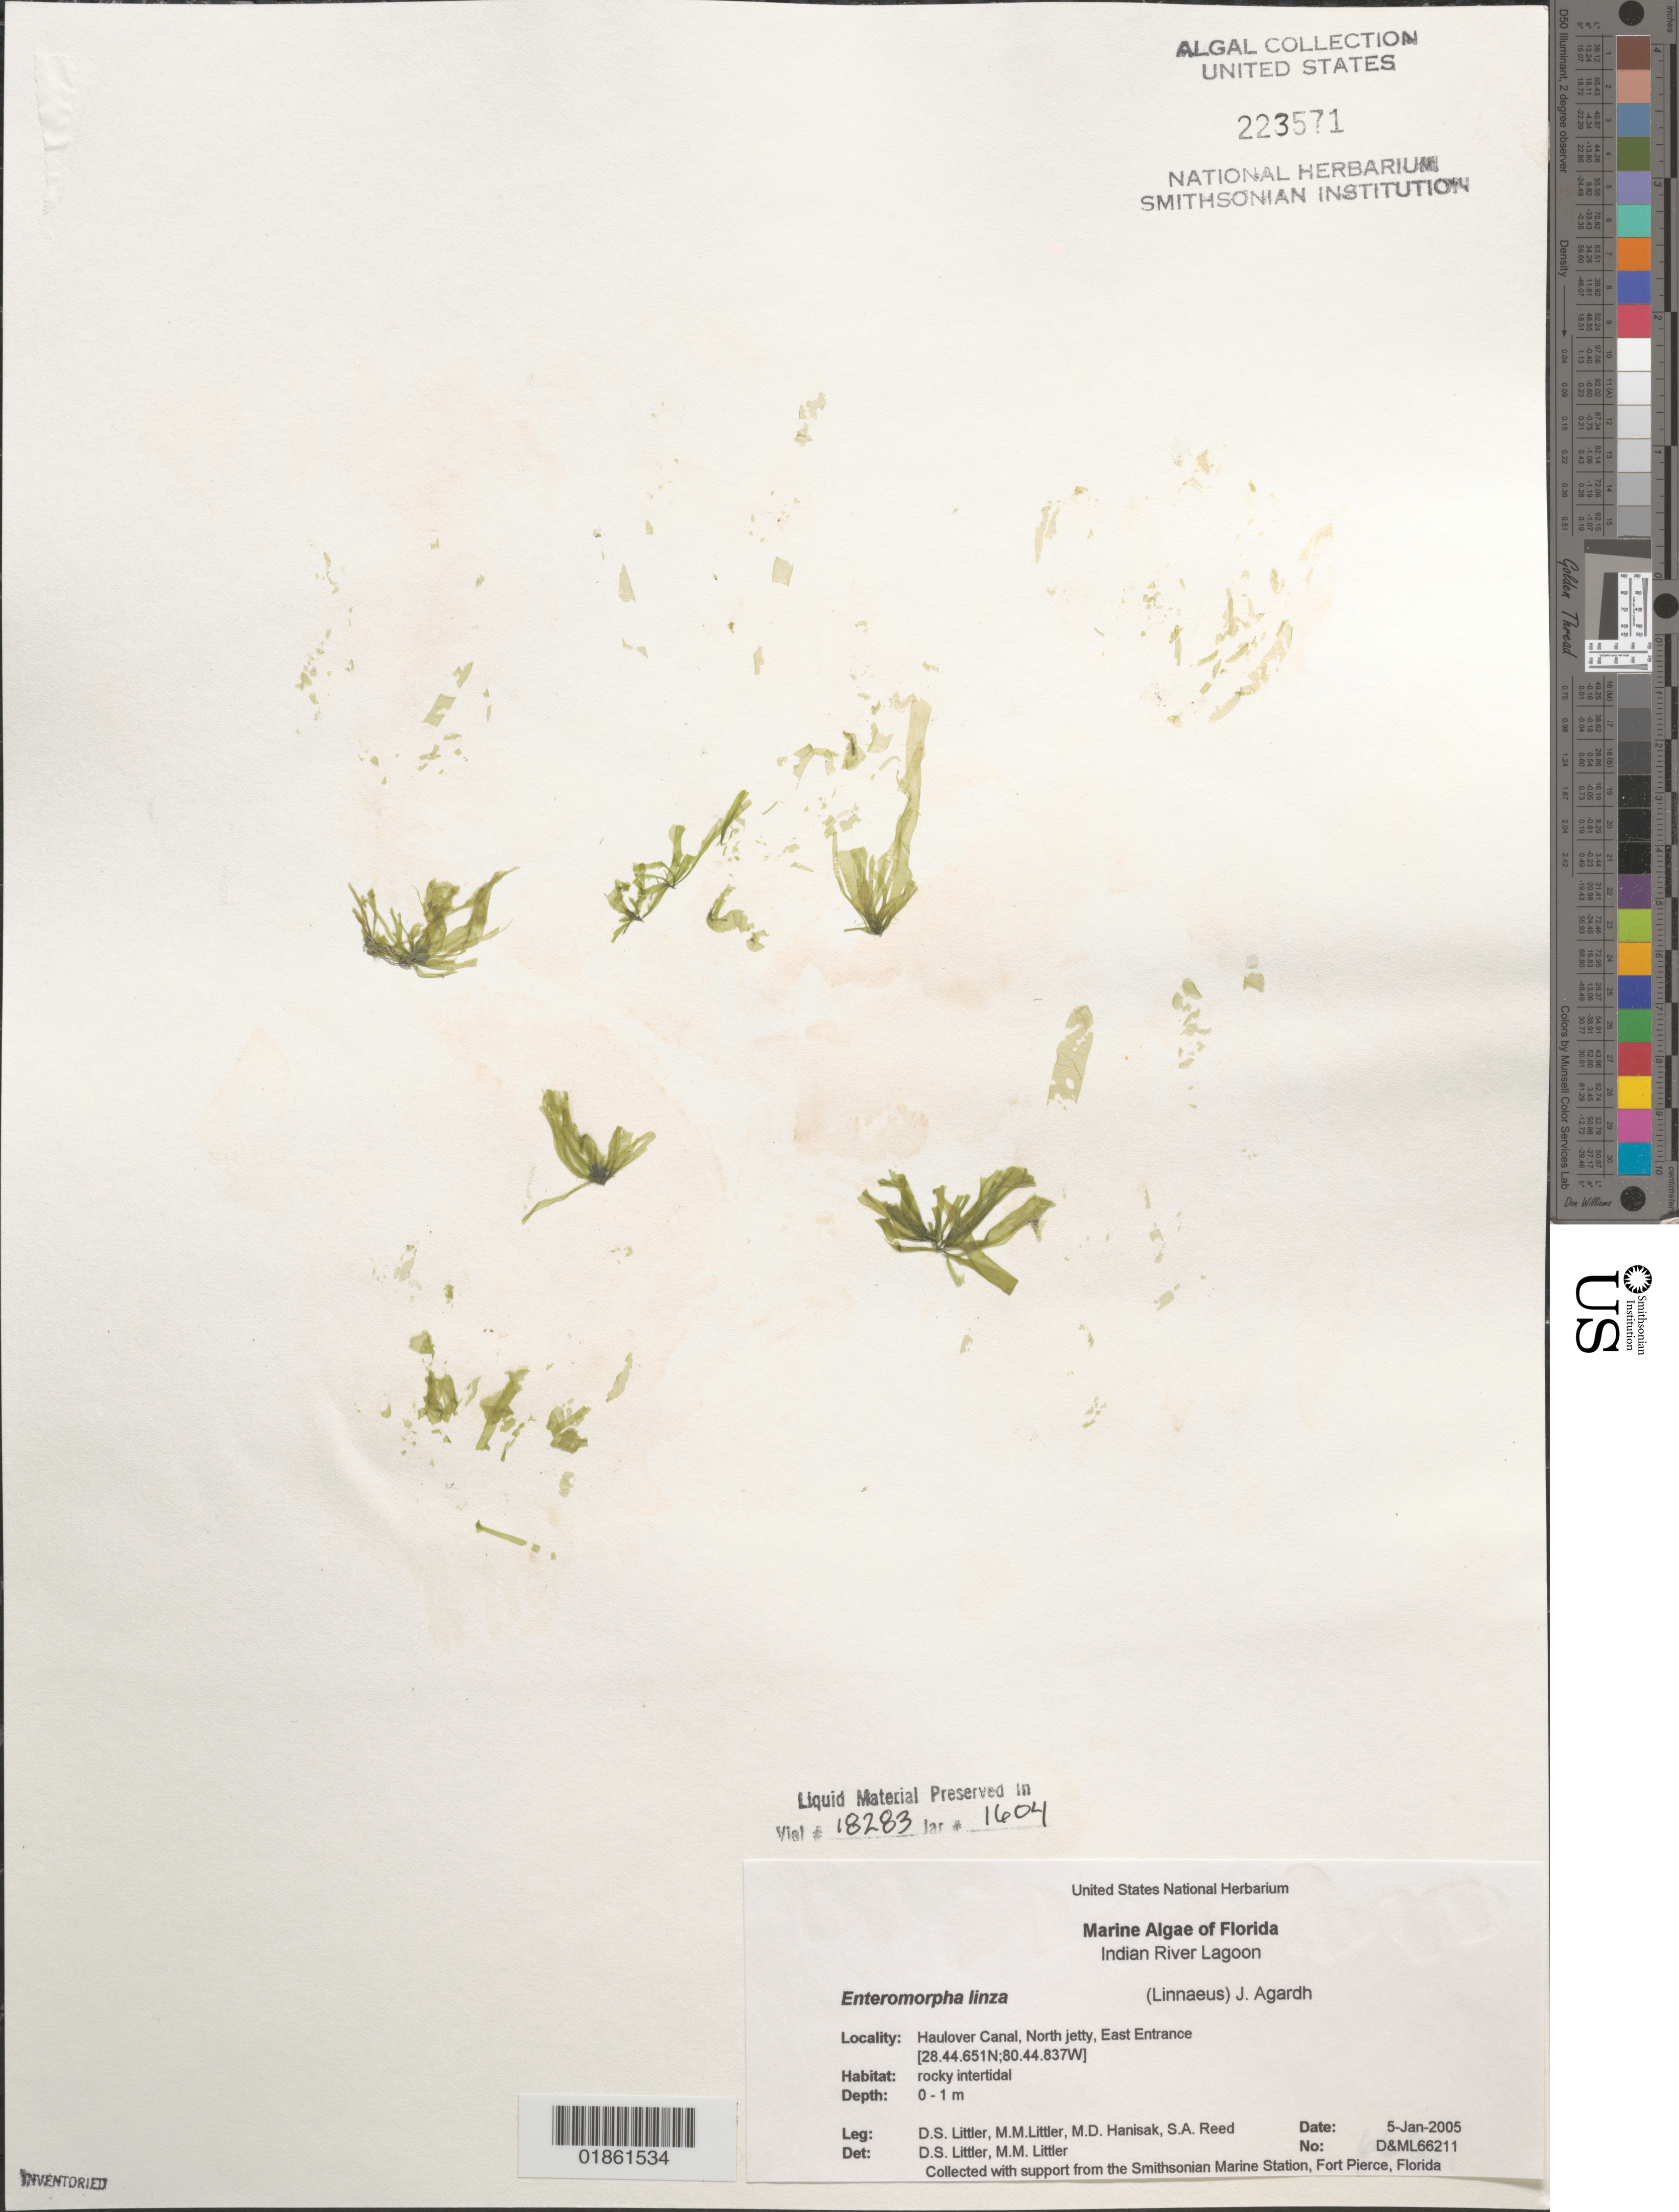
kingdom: Plantae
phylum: Chlorophyta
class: Ulvophyceae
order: Ulvales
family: Ulvaceae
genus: Ulva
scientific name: Ulva linza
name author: L.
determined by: Algae name updating Project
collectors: D. S. Littler, M. Hanisak & S. Reed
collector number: D&ML66211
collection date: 2005-01-05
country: United States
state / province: Florida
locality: Indian River Lagoon. Haulover Canal, North jetty, East Entrance.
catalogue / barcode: US 223571